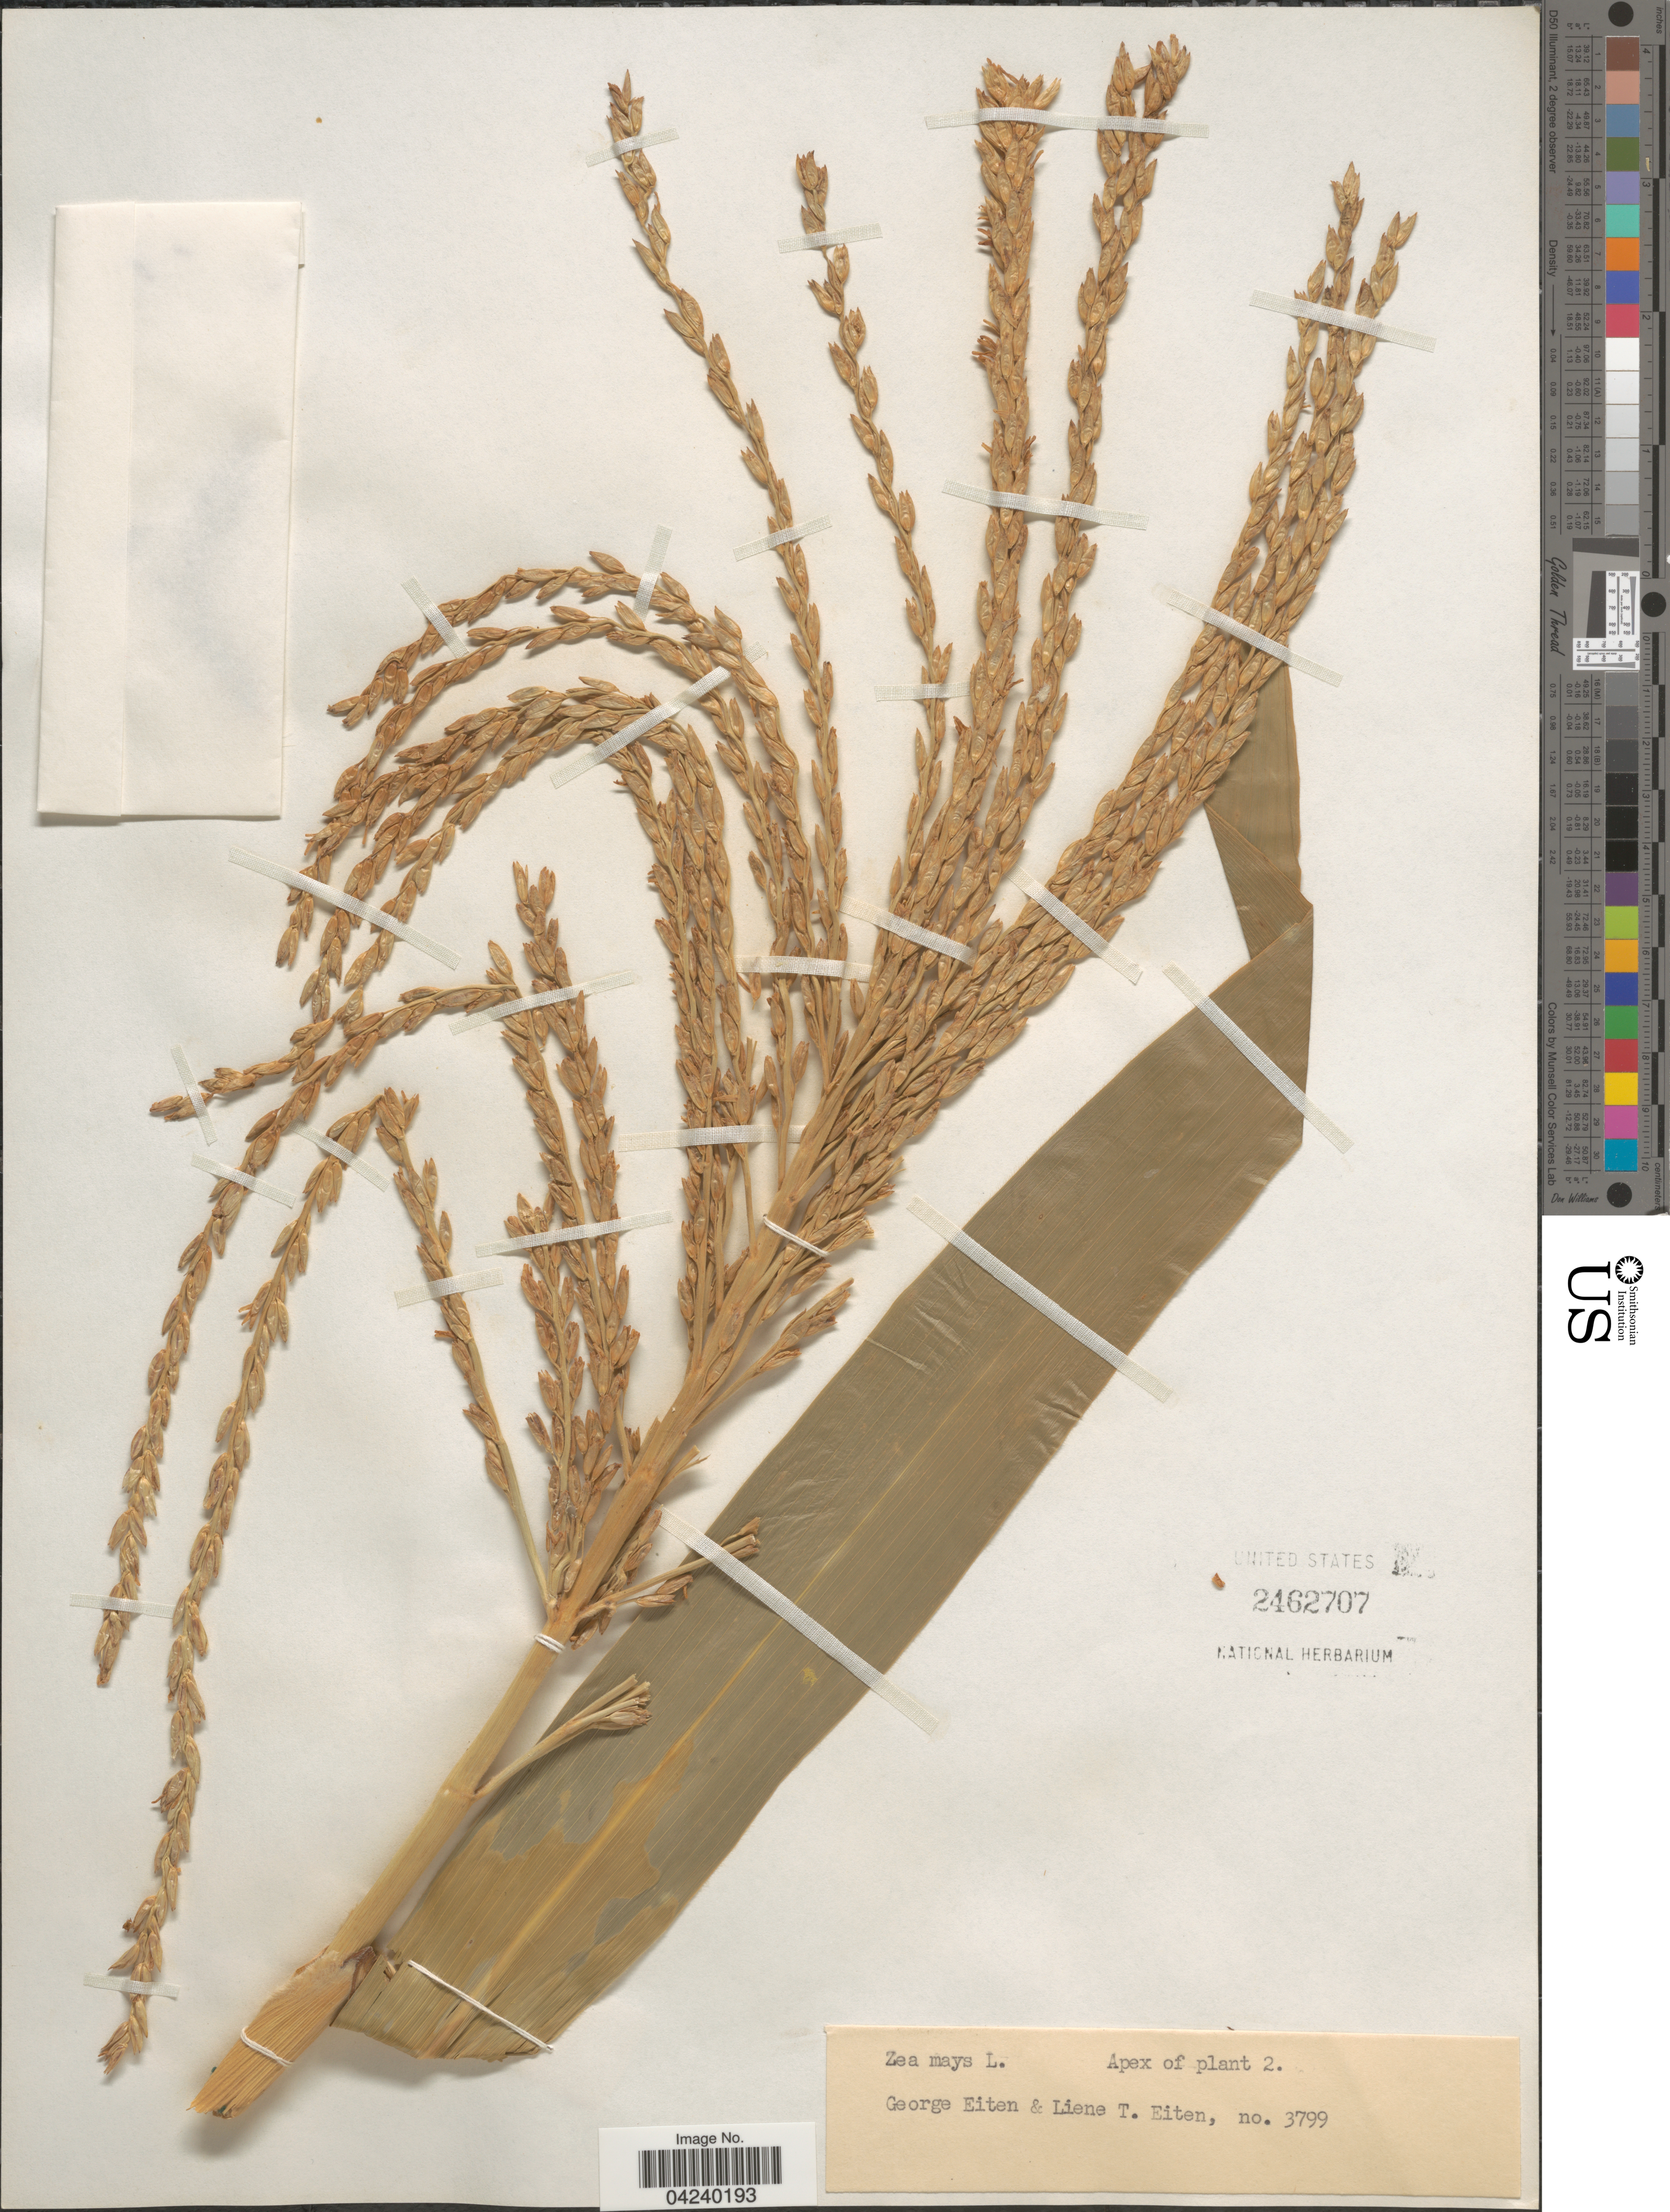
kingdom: Plantae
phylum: Tracheophyta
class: Liliopsida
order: Poales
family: Poaceae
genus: Zea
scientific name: Zea mays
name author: L.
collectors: G. Eiten & L. T. Eiten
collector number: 3799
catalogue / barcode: US 2462707